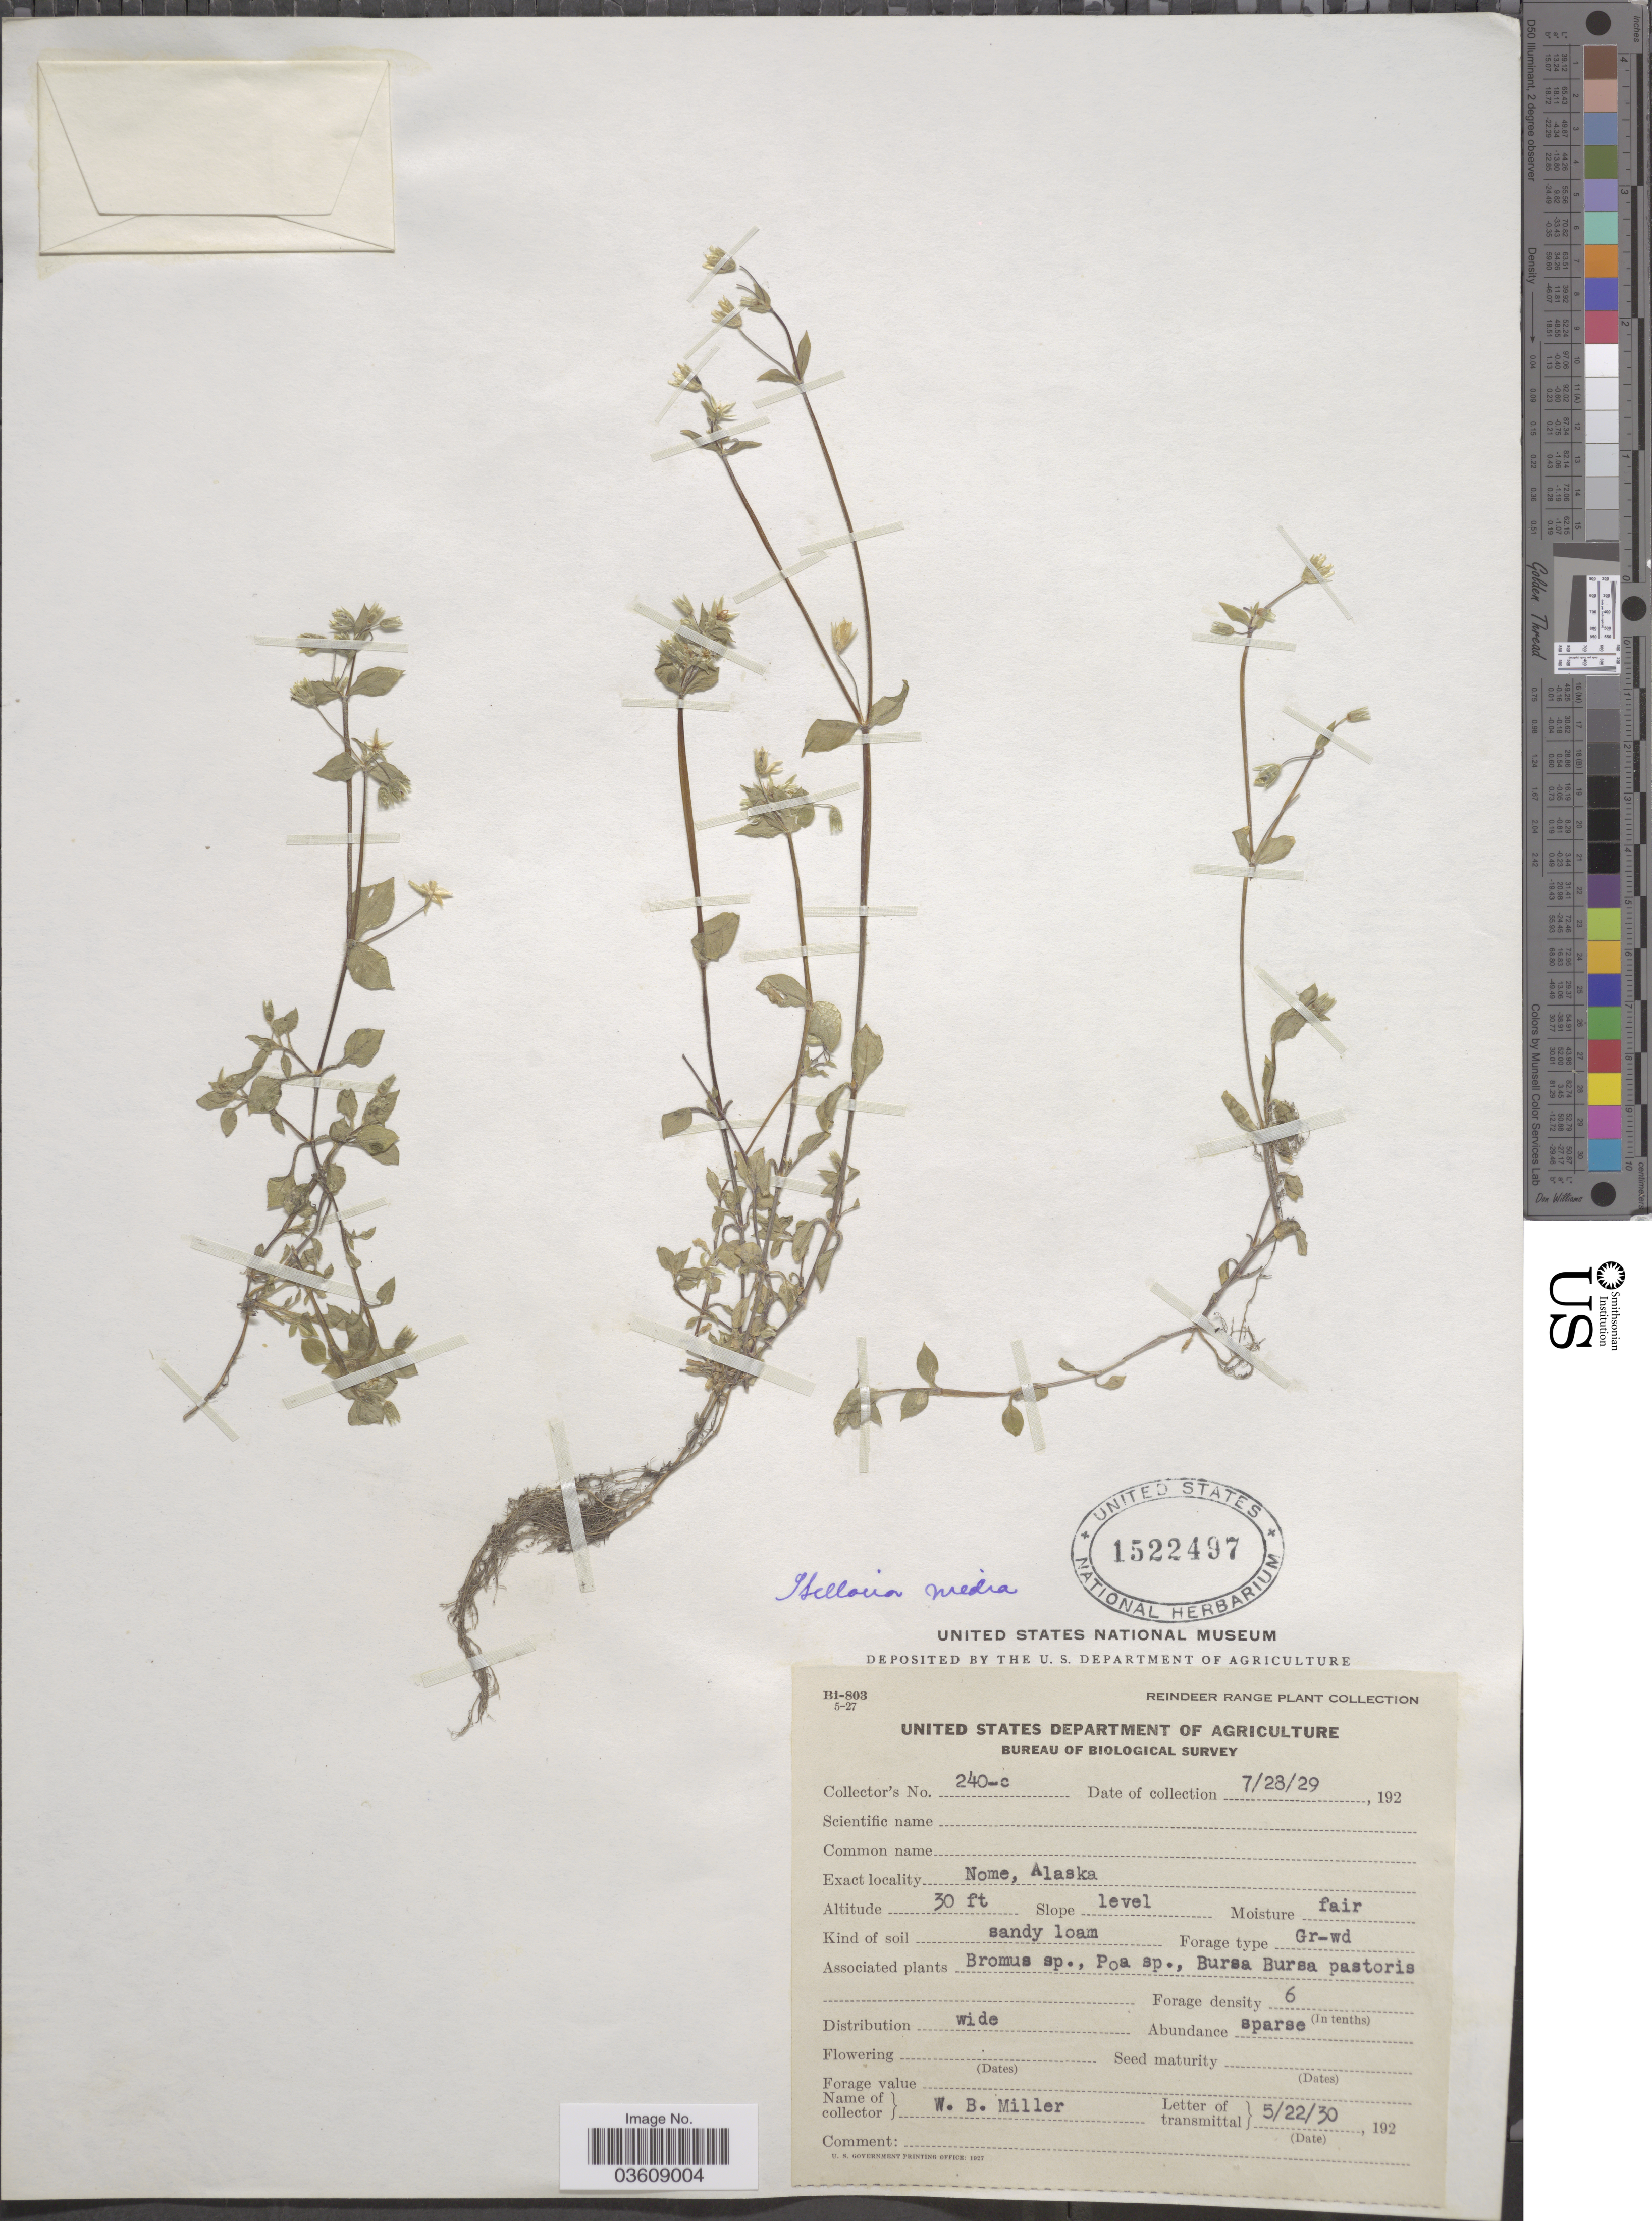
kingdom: Plantae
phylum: Tracheophyta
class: Magnoliopsida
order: Caryophyllales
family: Caryophyllaceae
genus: Stellaria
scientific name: Stellaria media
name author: (L.) Vill.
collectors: W. Miller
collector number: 240-c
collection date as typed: Transcribed d/m/y: 28/7/29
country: United States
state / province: Alaska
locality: Nome.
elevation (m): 9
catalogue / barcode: US 1522497